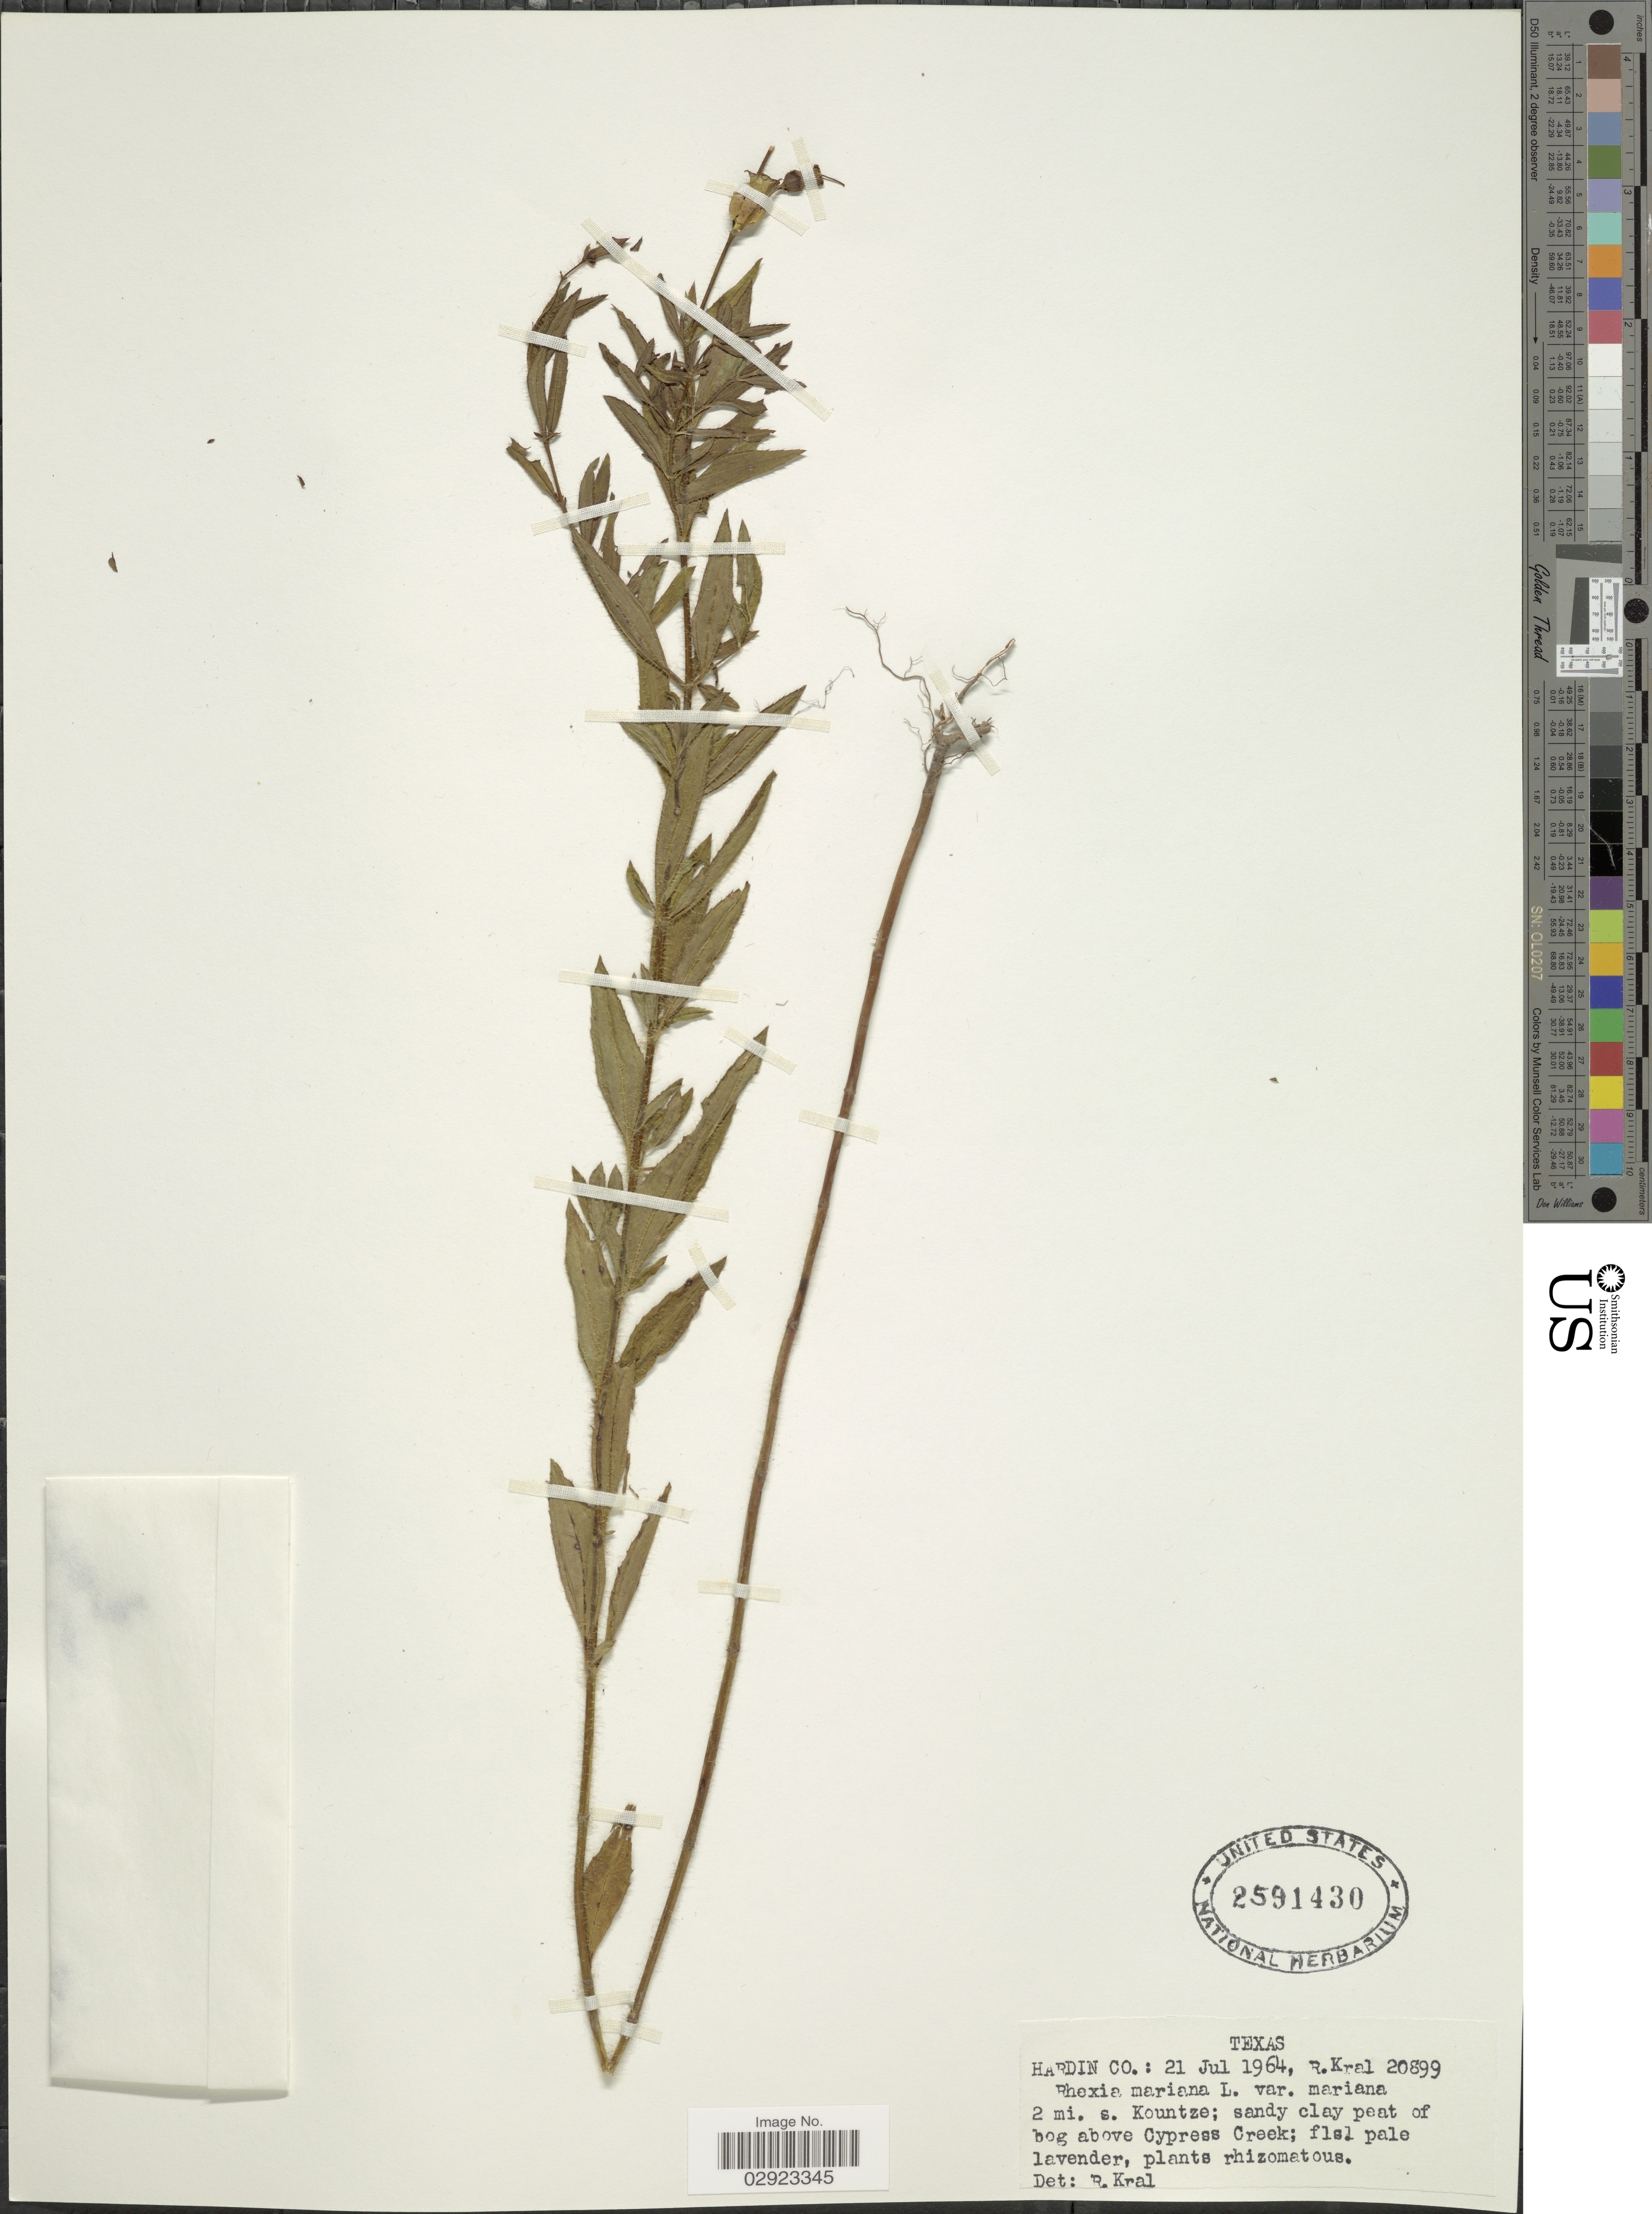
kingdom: Plantae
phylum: Tracheophyta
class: Magnoliopsida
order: Myrtales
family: Melastomataceae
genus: Rhexia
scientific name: Rhexia mariana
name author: L.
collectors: R. Kral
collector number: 20899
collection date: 1964-07-21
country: United States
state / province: Texas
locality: Hardin Co., 2 mi. s. Kountze; sandy clay peat of bog above Cypress Creek.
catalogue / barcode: US 2591430